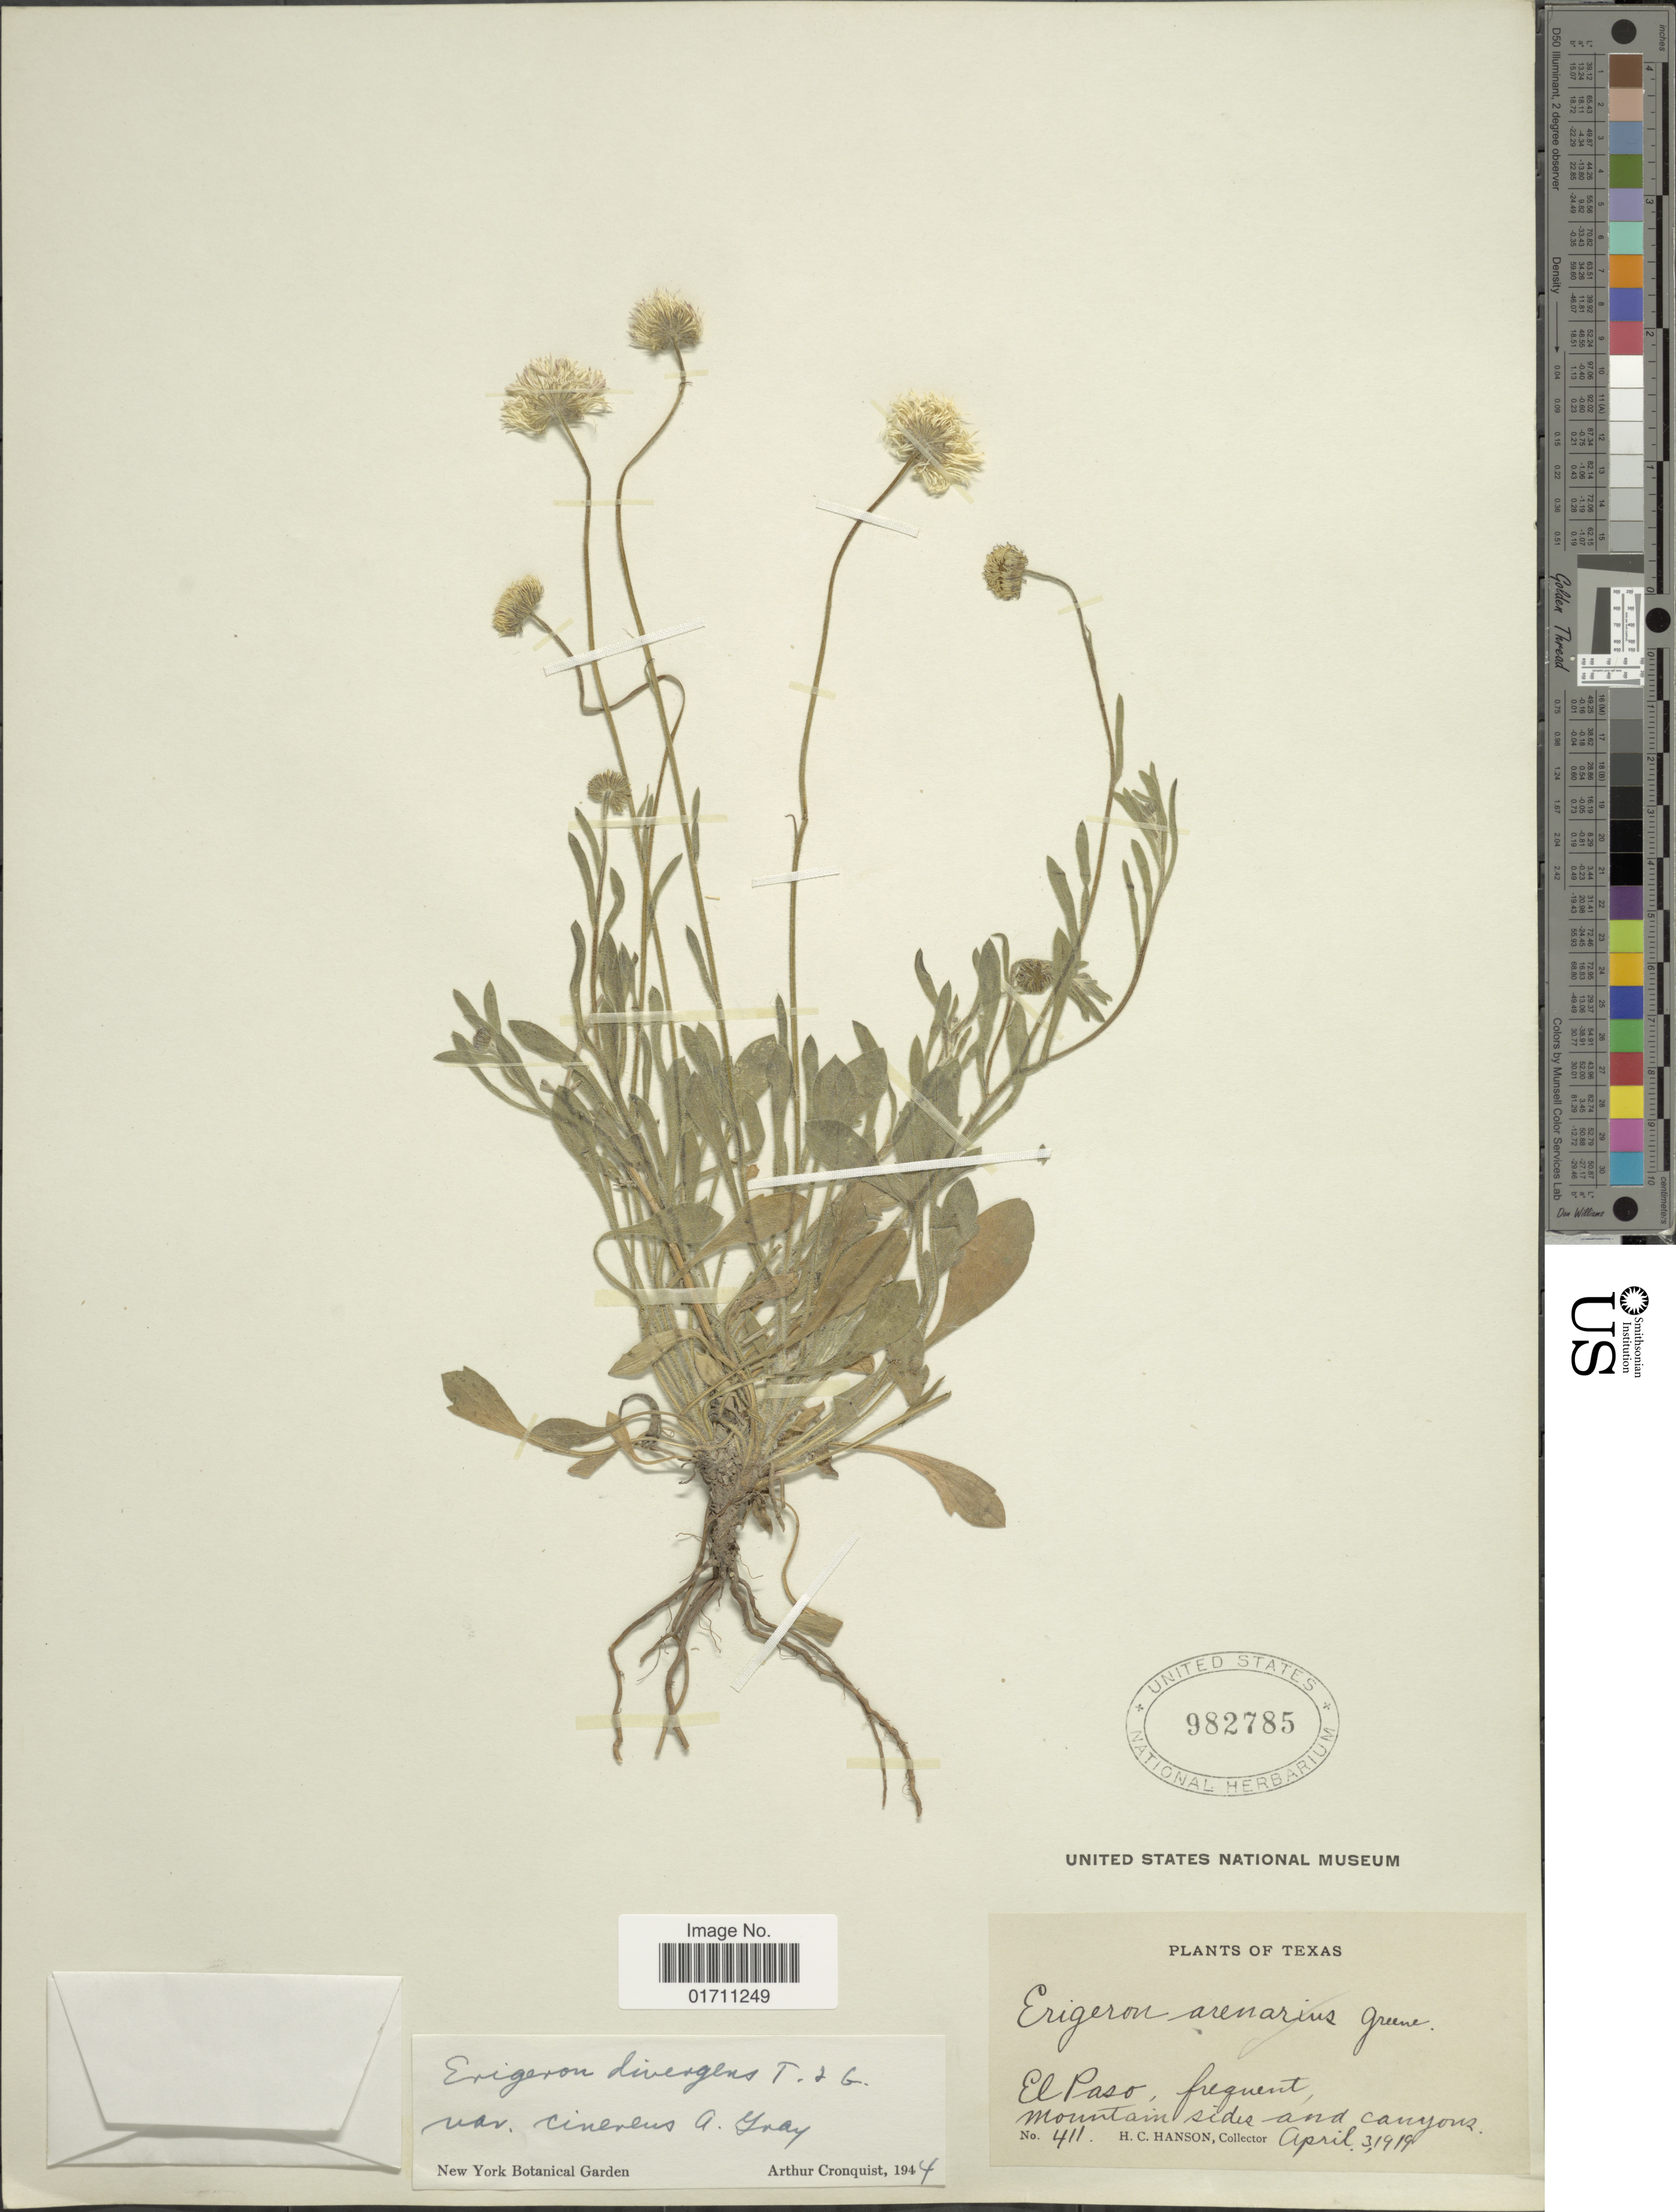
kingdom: Plantae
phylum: Tracheophyta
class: Magnoliopsida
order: Asterales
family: Asteraceae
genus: Erigeron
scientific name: Erigeron colomexicanus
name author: A. Nelson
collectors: H. Hanson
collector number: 411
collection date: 1919-04-03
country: United States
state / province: Texas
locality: El Paso, frequent, Mountain sides and canyons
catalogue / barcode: US 982785